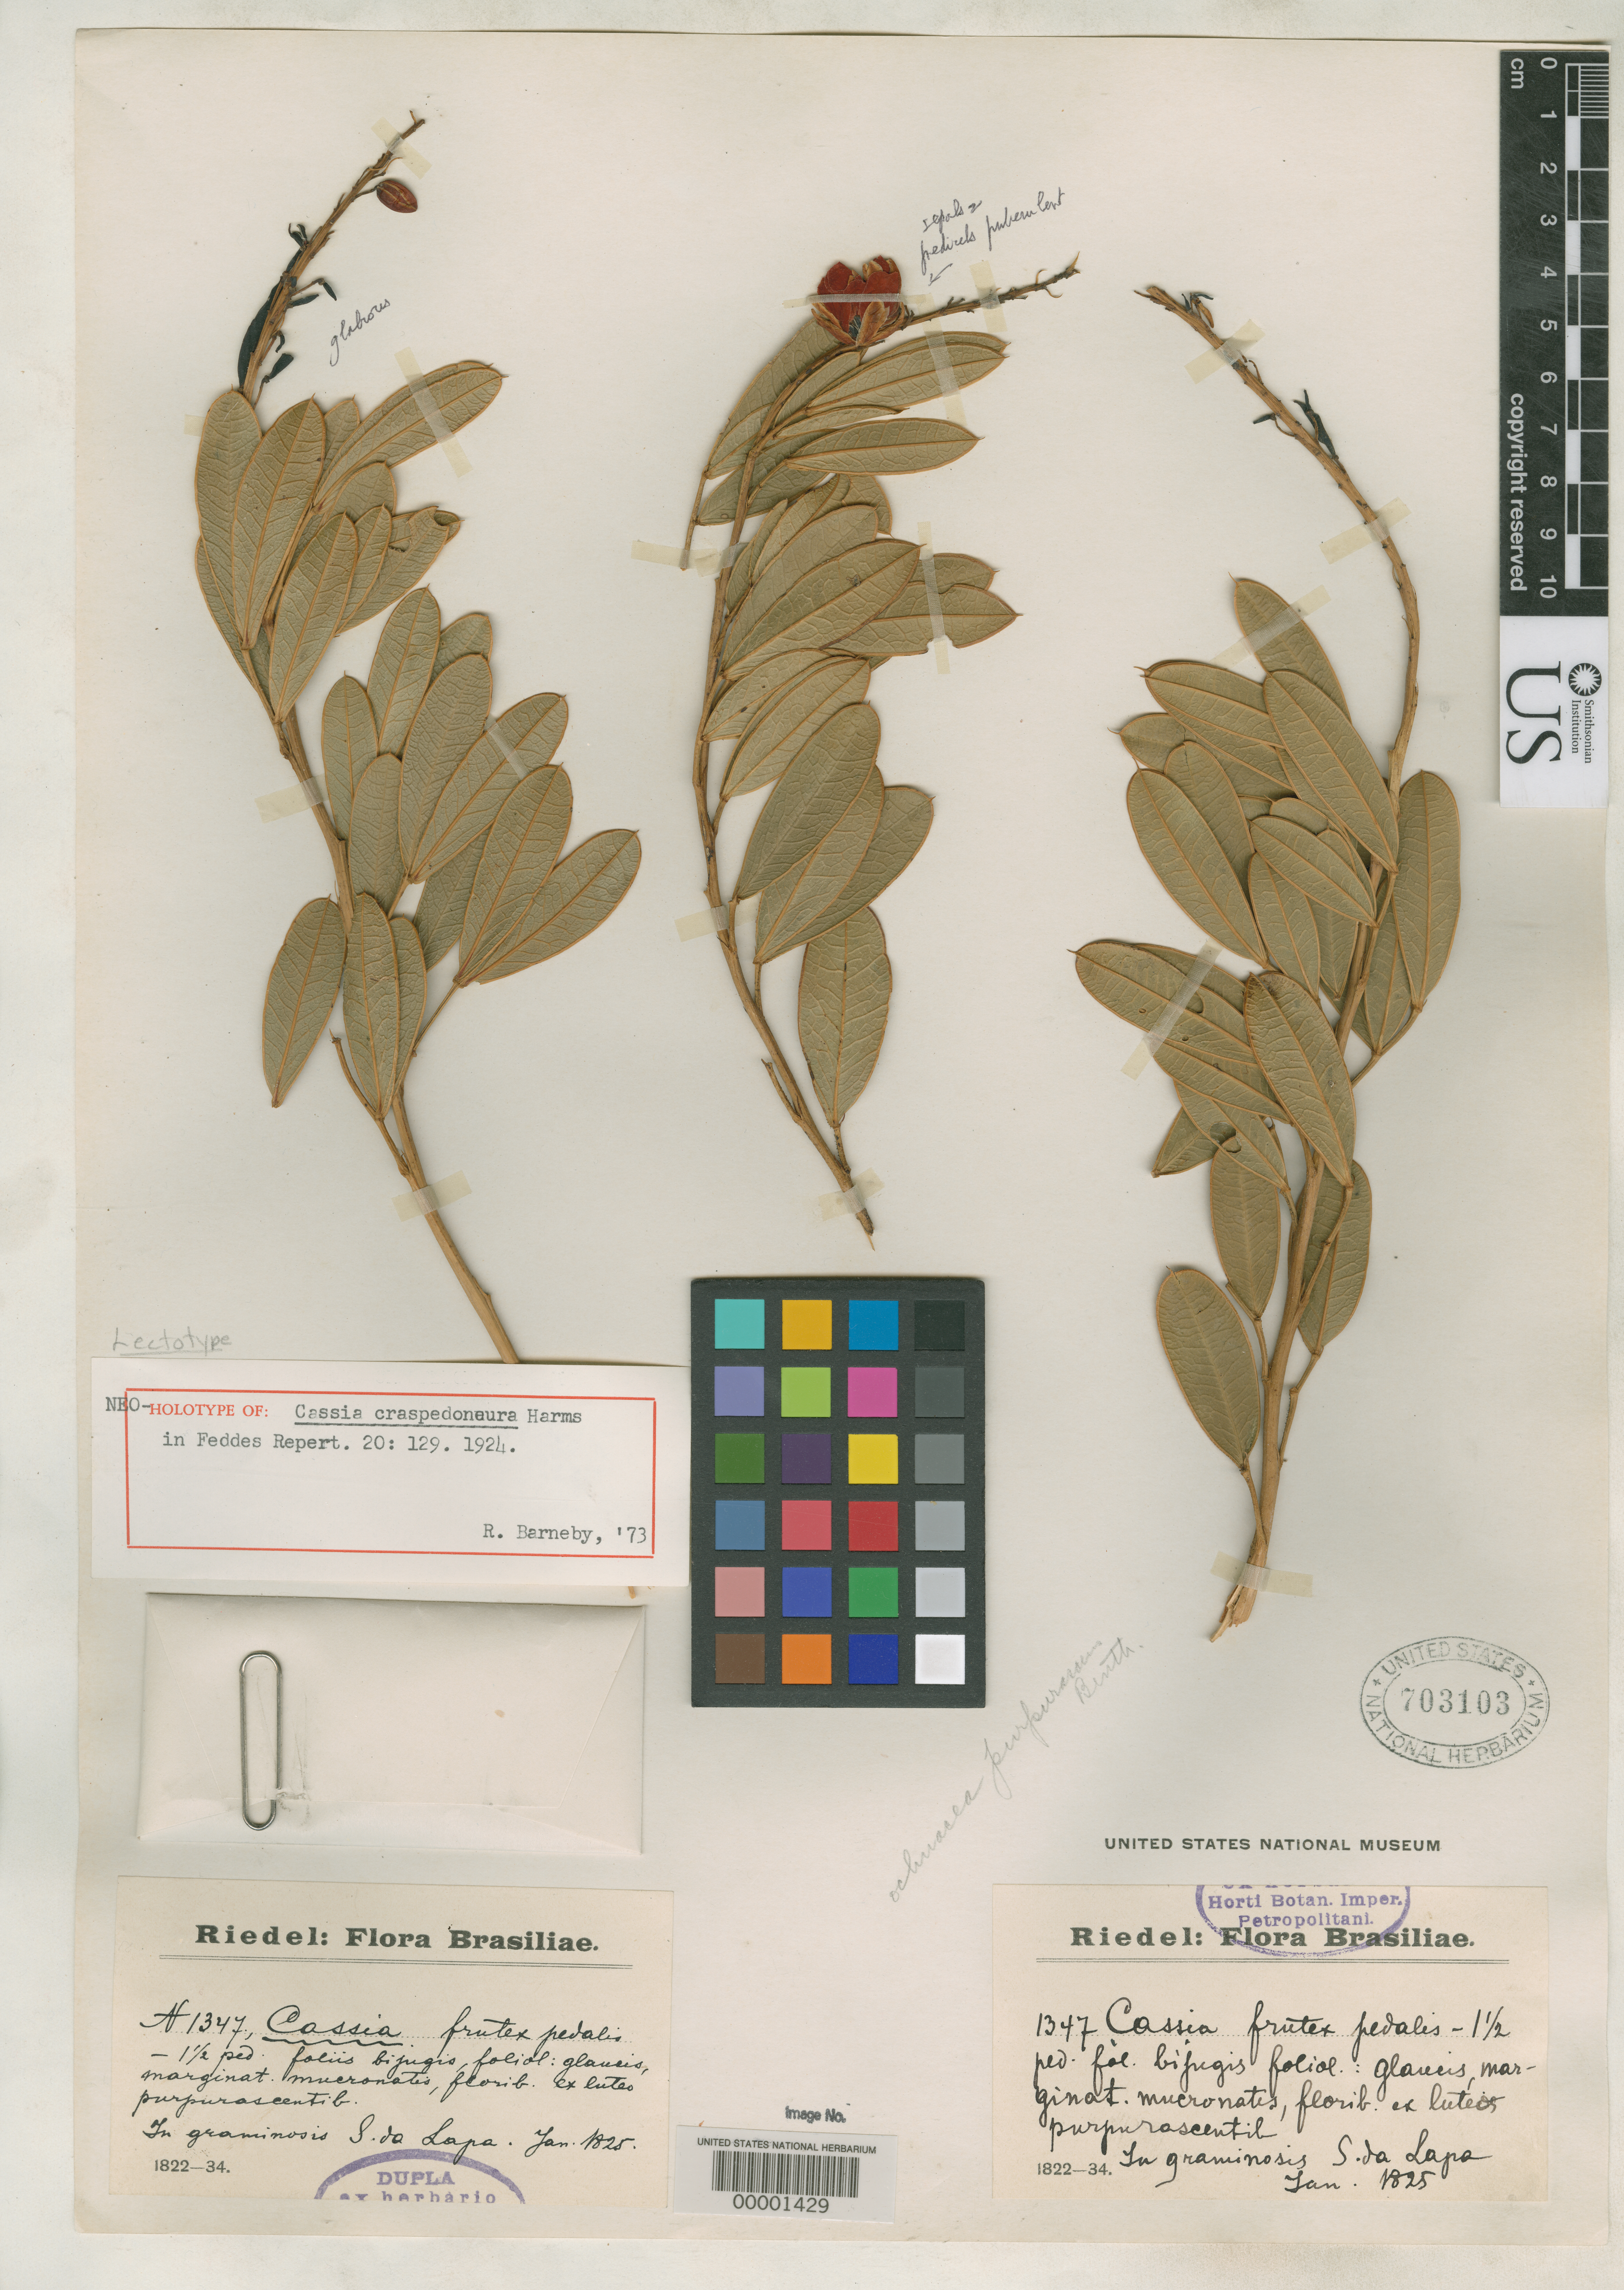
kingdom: Plantae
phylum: Tracheophyta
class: Magnoliopsida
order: Fabales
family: Fabaceae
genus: Cassia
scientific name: Cassia craspedoneura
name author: Harms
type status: Lectotype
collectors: L. Riedel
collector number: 1347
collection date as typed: Jan 1825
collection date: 1825-01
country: Brazil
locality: Serra de Lapa.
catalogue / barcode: US 703103